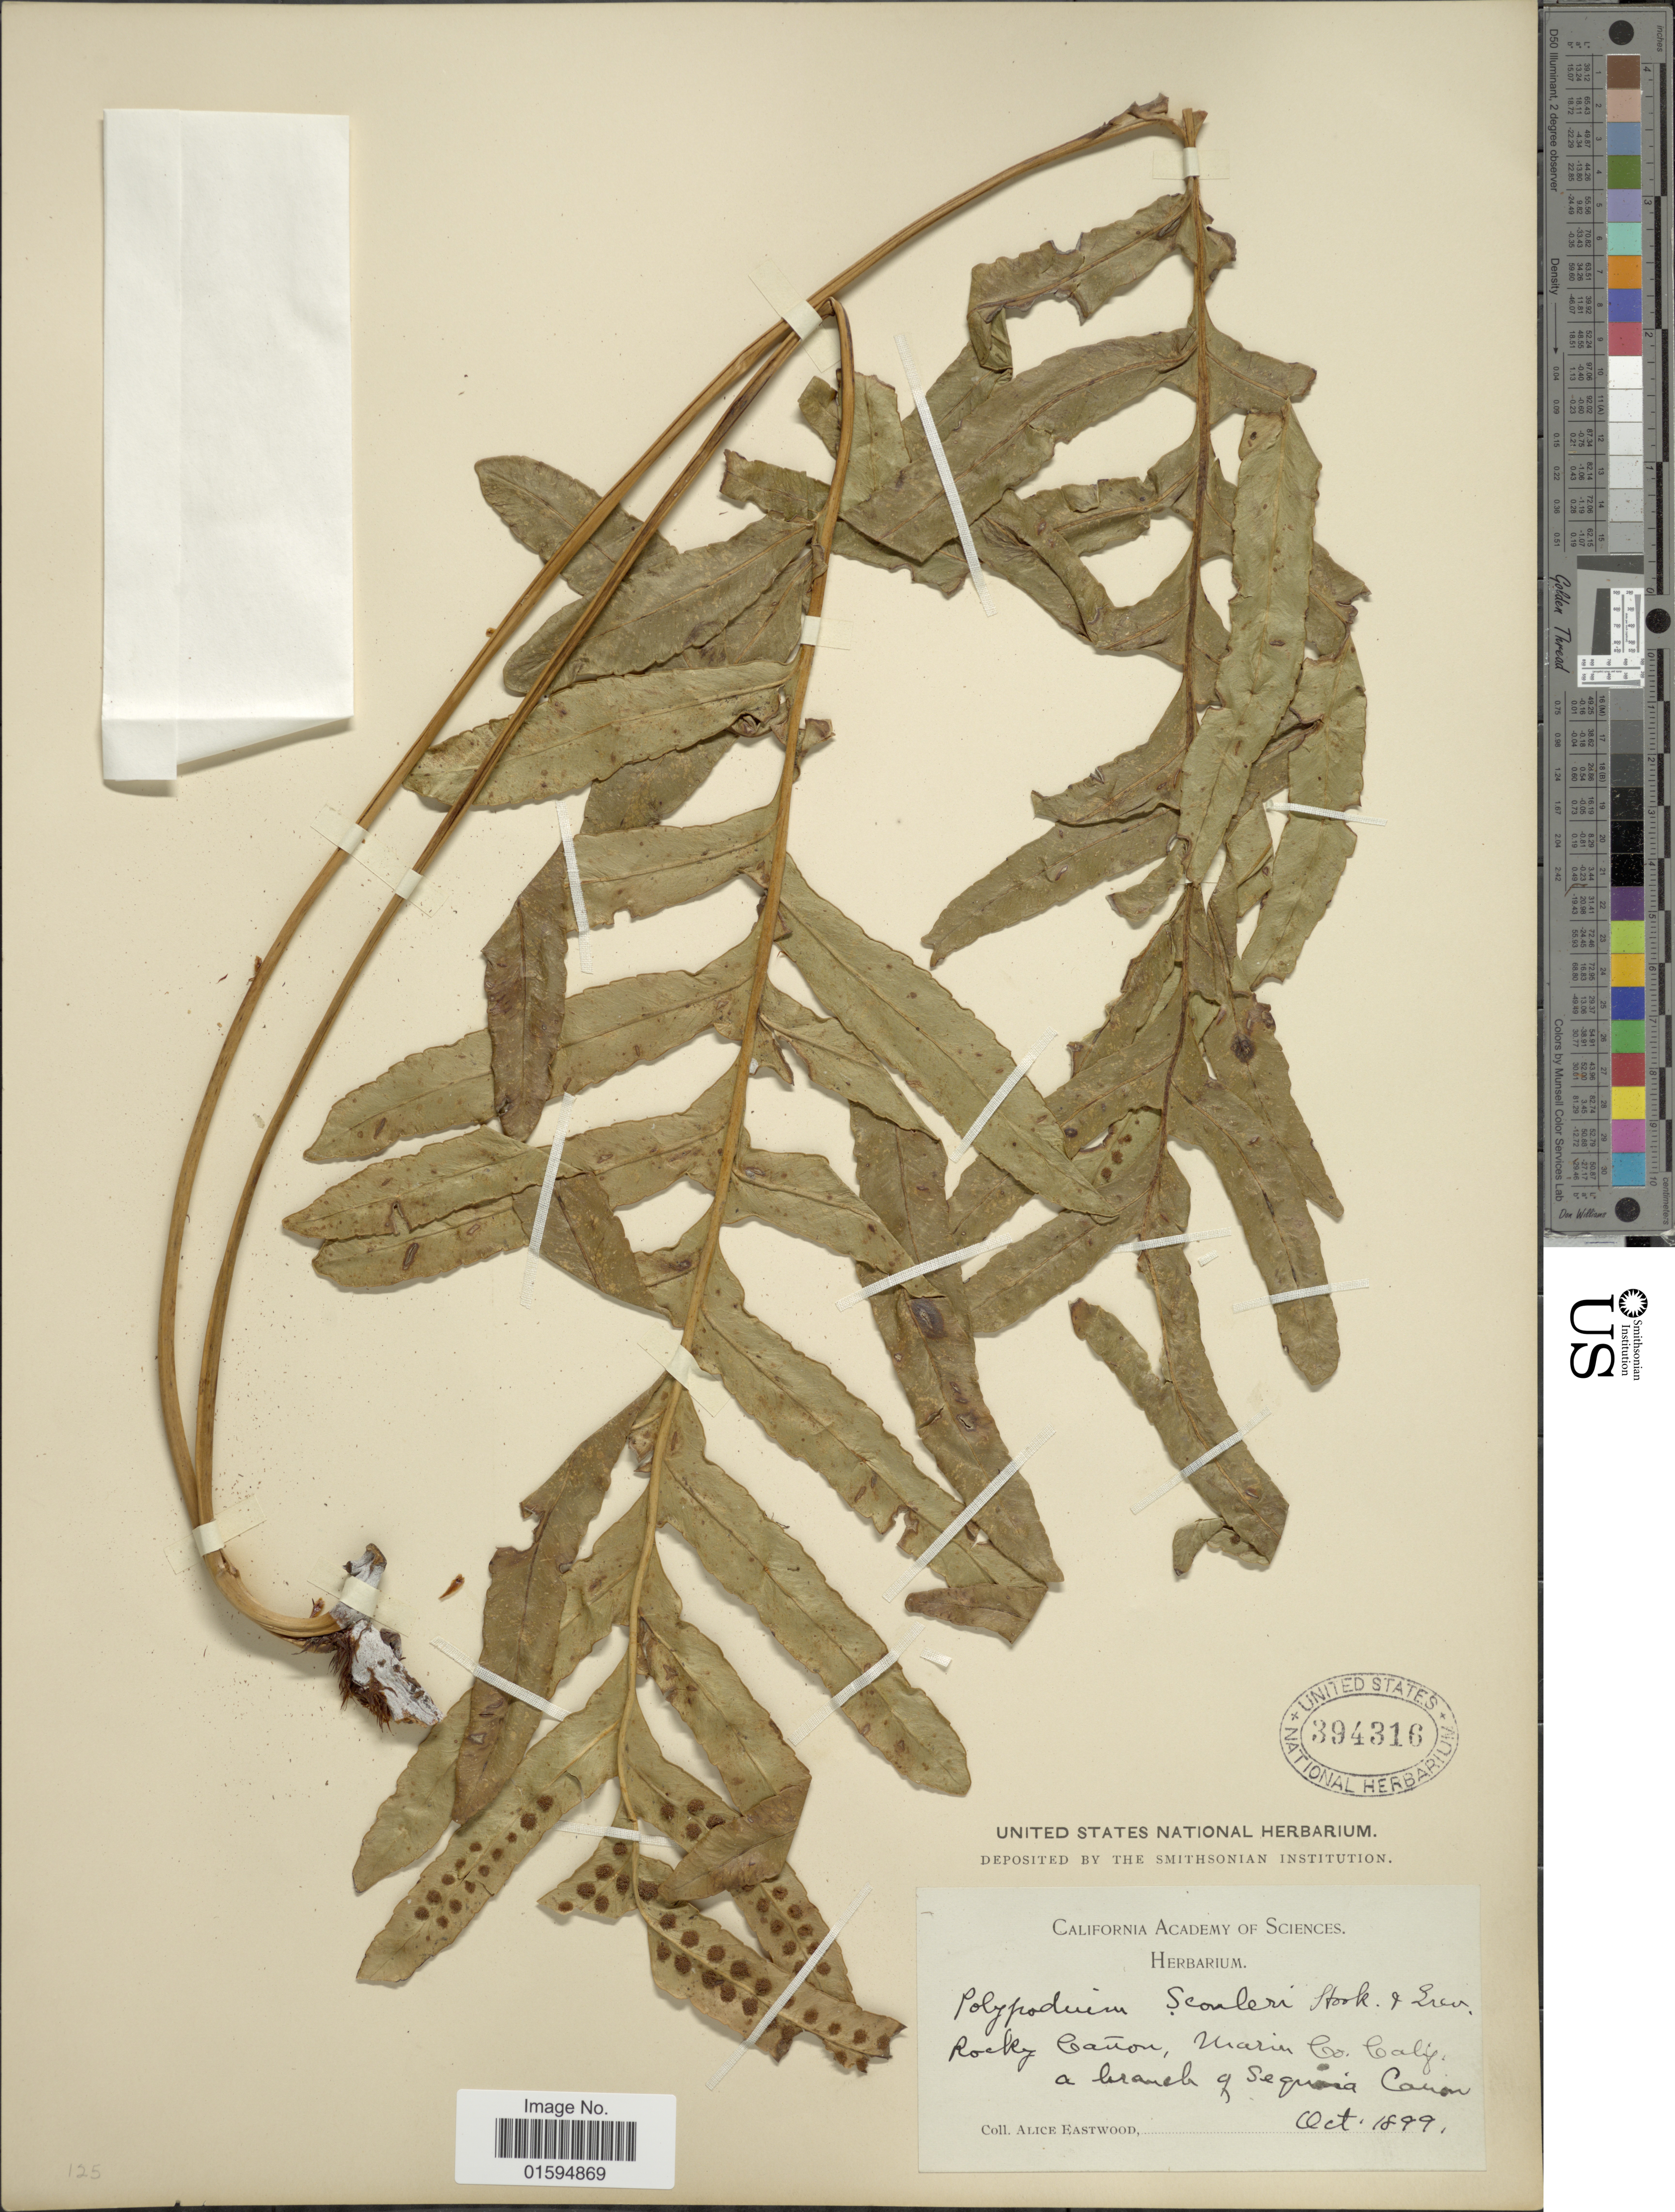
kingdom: Plantae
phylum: Tracheophyta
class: Polypodiopsida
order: Polypodiales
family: Polypodiaceae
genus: Polypodium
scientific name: Polypodium scouleri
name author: Hook. & Grev.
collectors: A. Eastwood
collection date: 1899-10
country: United States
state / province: California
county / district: Marin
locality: Rocky Canon, Marin Co, a bracnch of Sequoia Canon.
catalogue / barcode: US 394316